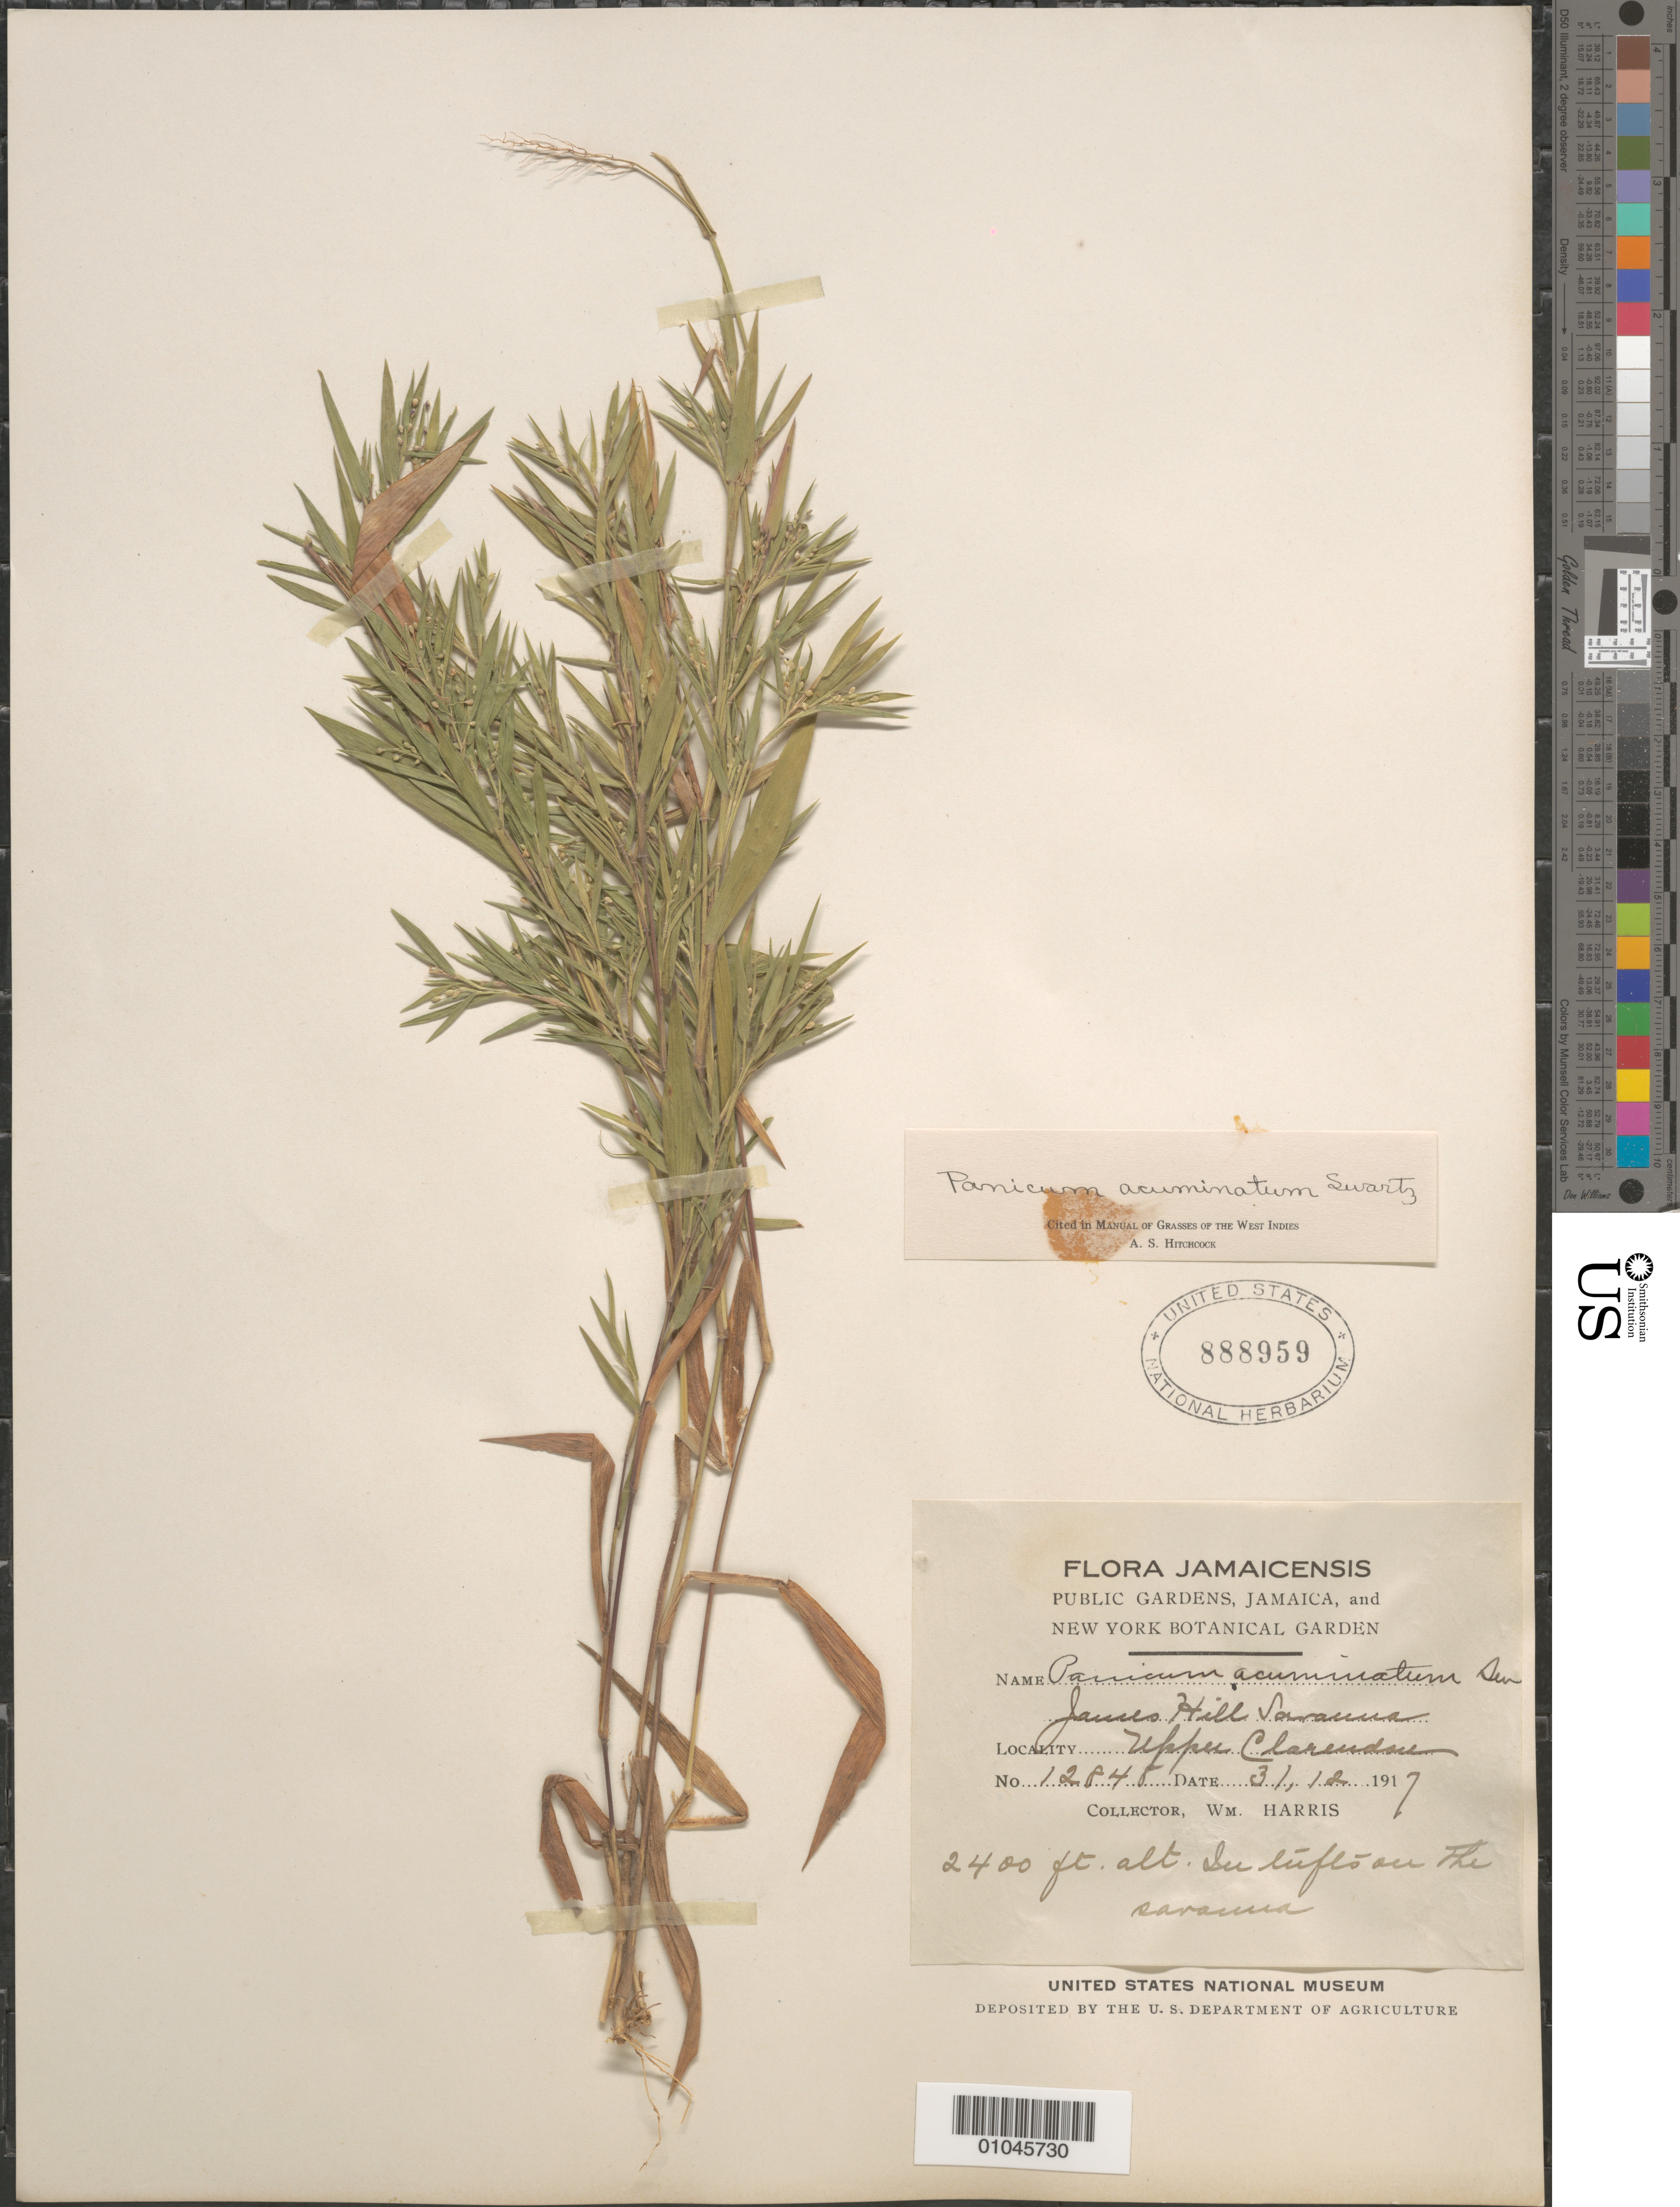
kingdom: Plantae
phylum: Tracheophyta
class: Liliopsida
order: Poales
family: Poaceae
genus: Panicum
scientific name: Panicum aciculare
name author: Desv. ex Poir.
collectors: W. Harris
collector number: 12848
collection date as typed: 31 Dec 1917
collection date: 1917-12-31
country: Jamaica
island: Jamaica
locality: Upper Claredon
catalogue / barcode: US 888959